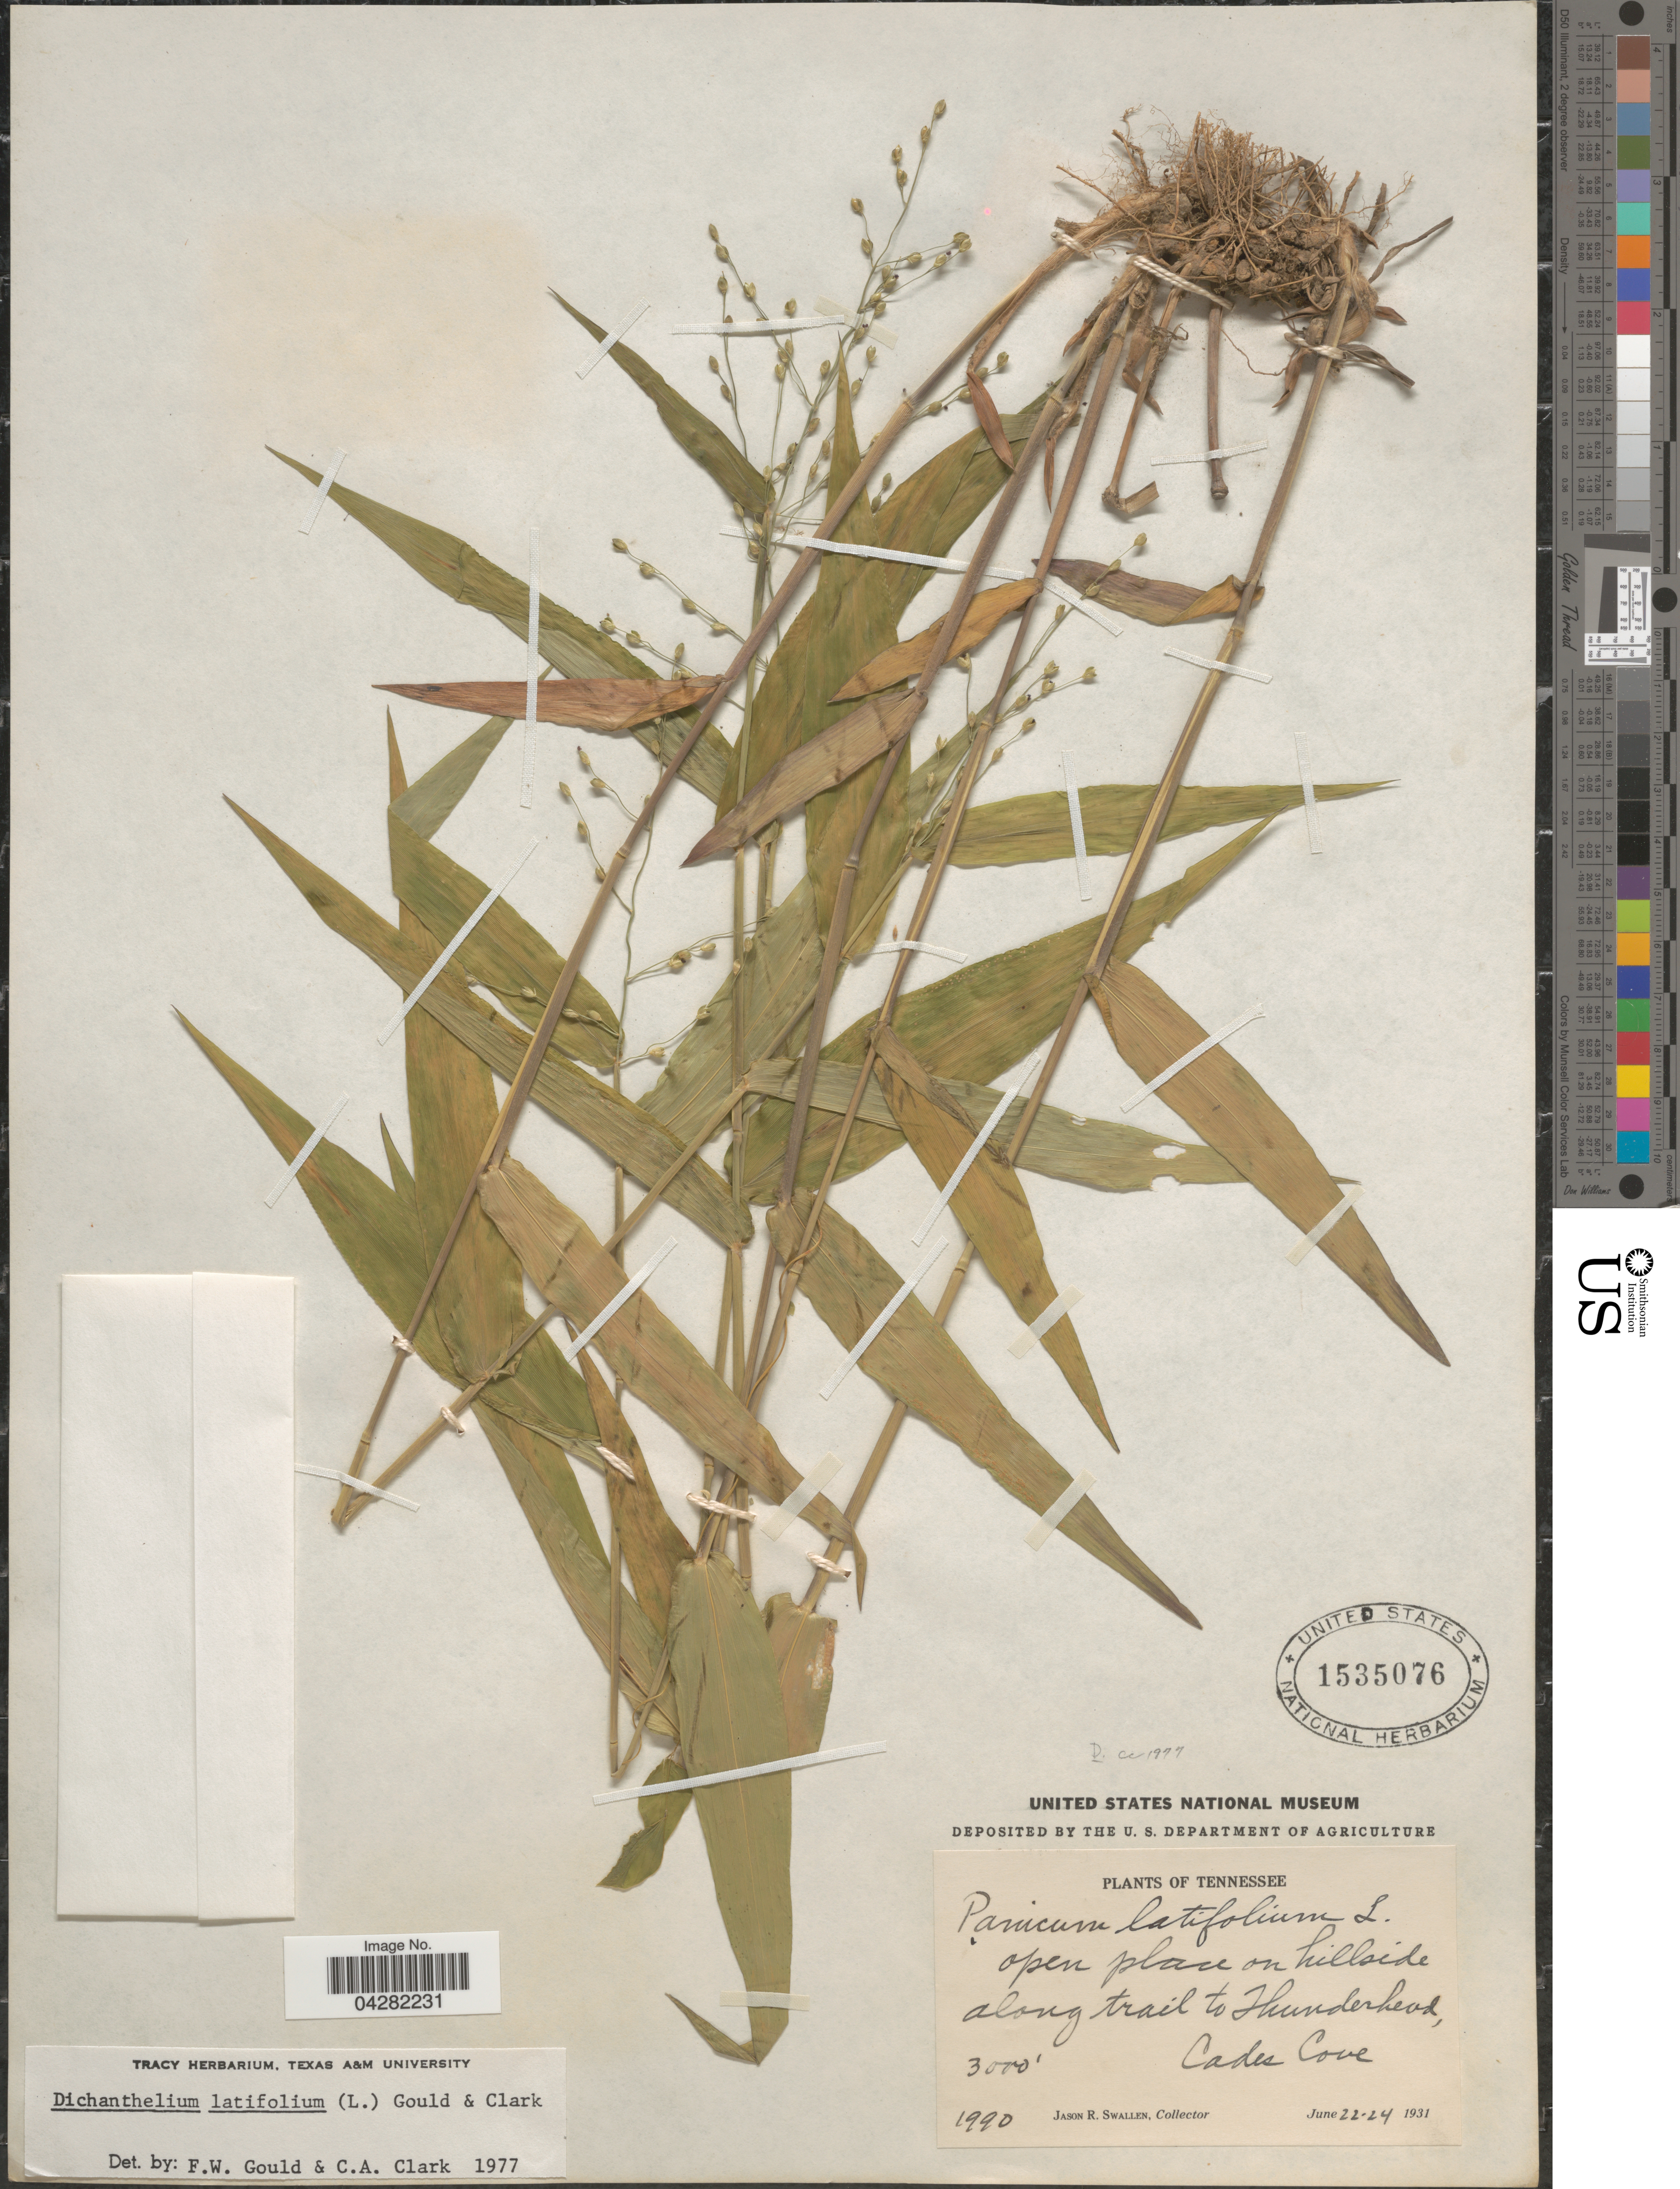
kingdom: Plantae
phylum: Tracheophyta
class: Liliopsida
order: Poales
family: Poaceae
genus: Dichanthelium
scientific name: Dichanthelium laxiflorum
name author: (Lam.) Gould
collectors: J. R. Swallen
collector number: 1990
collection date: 1931-06-22/1931-06-24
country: United States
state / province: Tennessee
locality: Open place on hillside along trail to Thunderhead, Cades Cove.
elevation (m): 914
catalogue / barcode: US 1535076